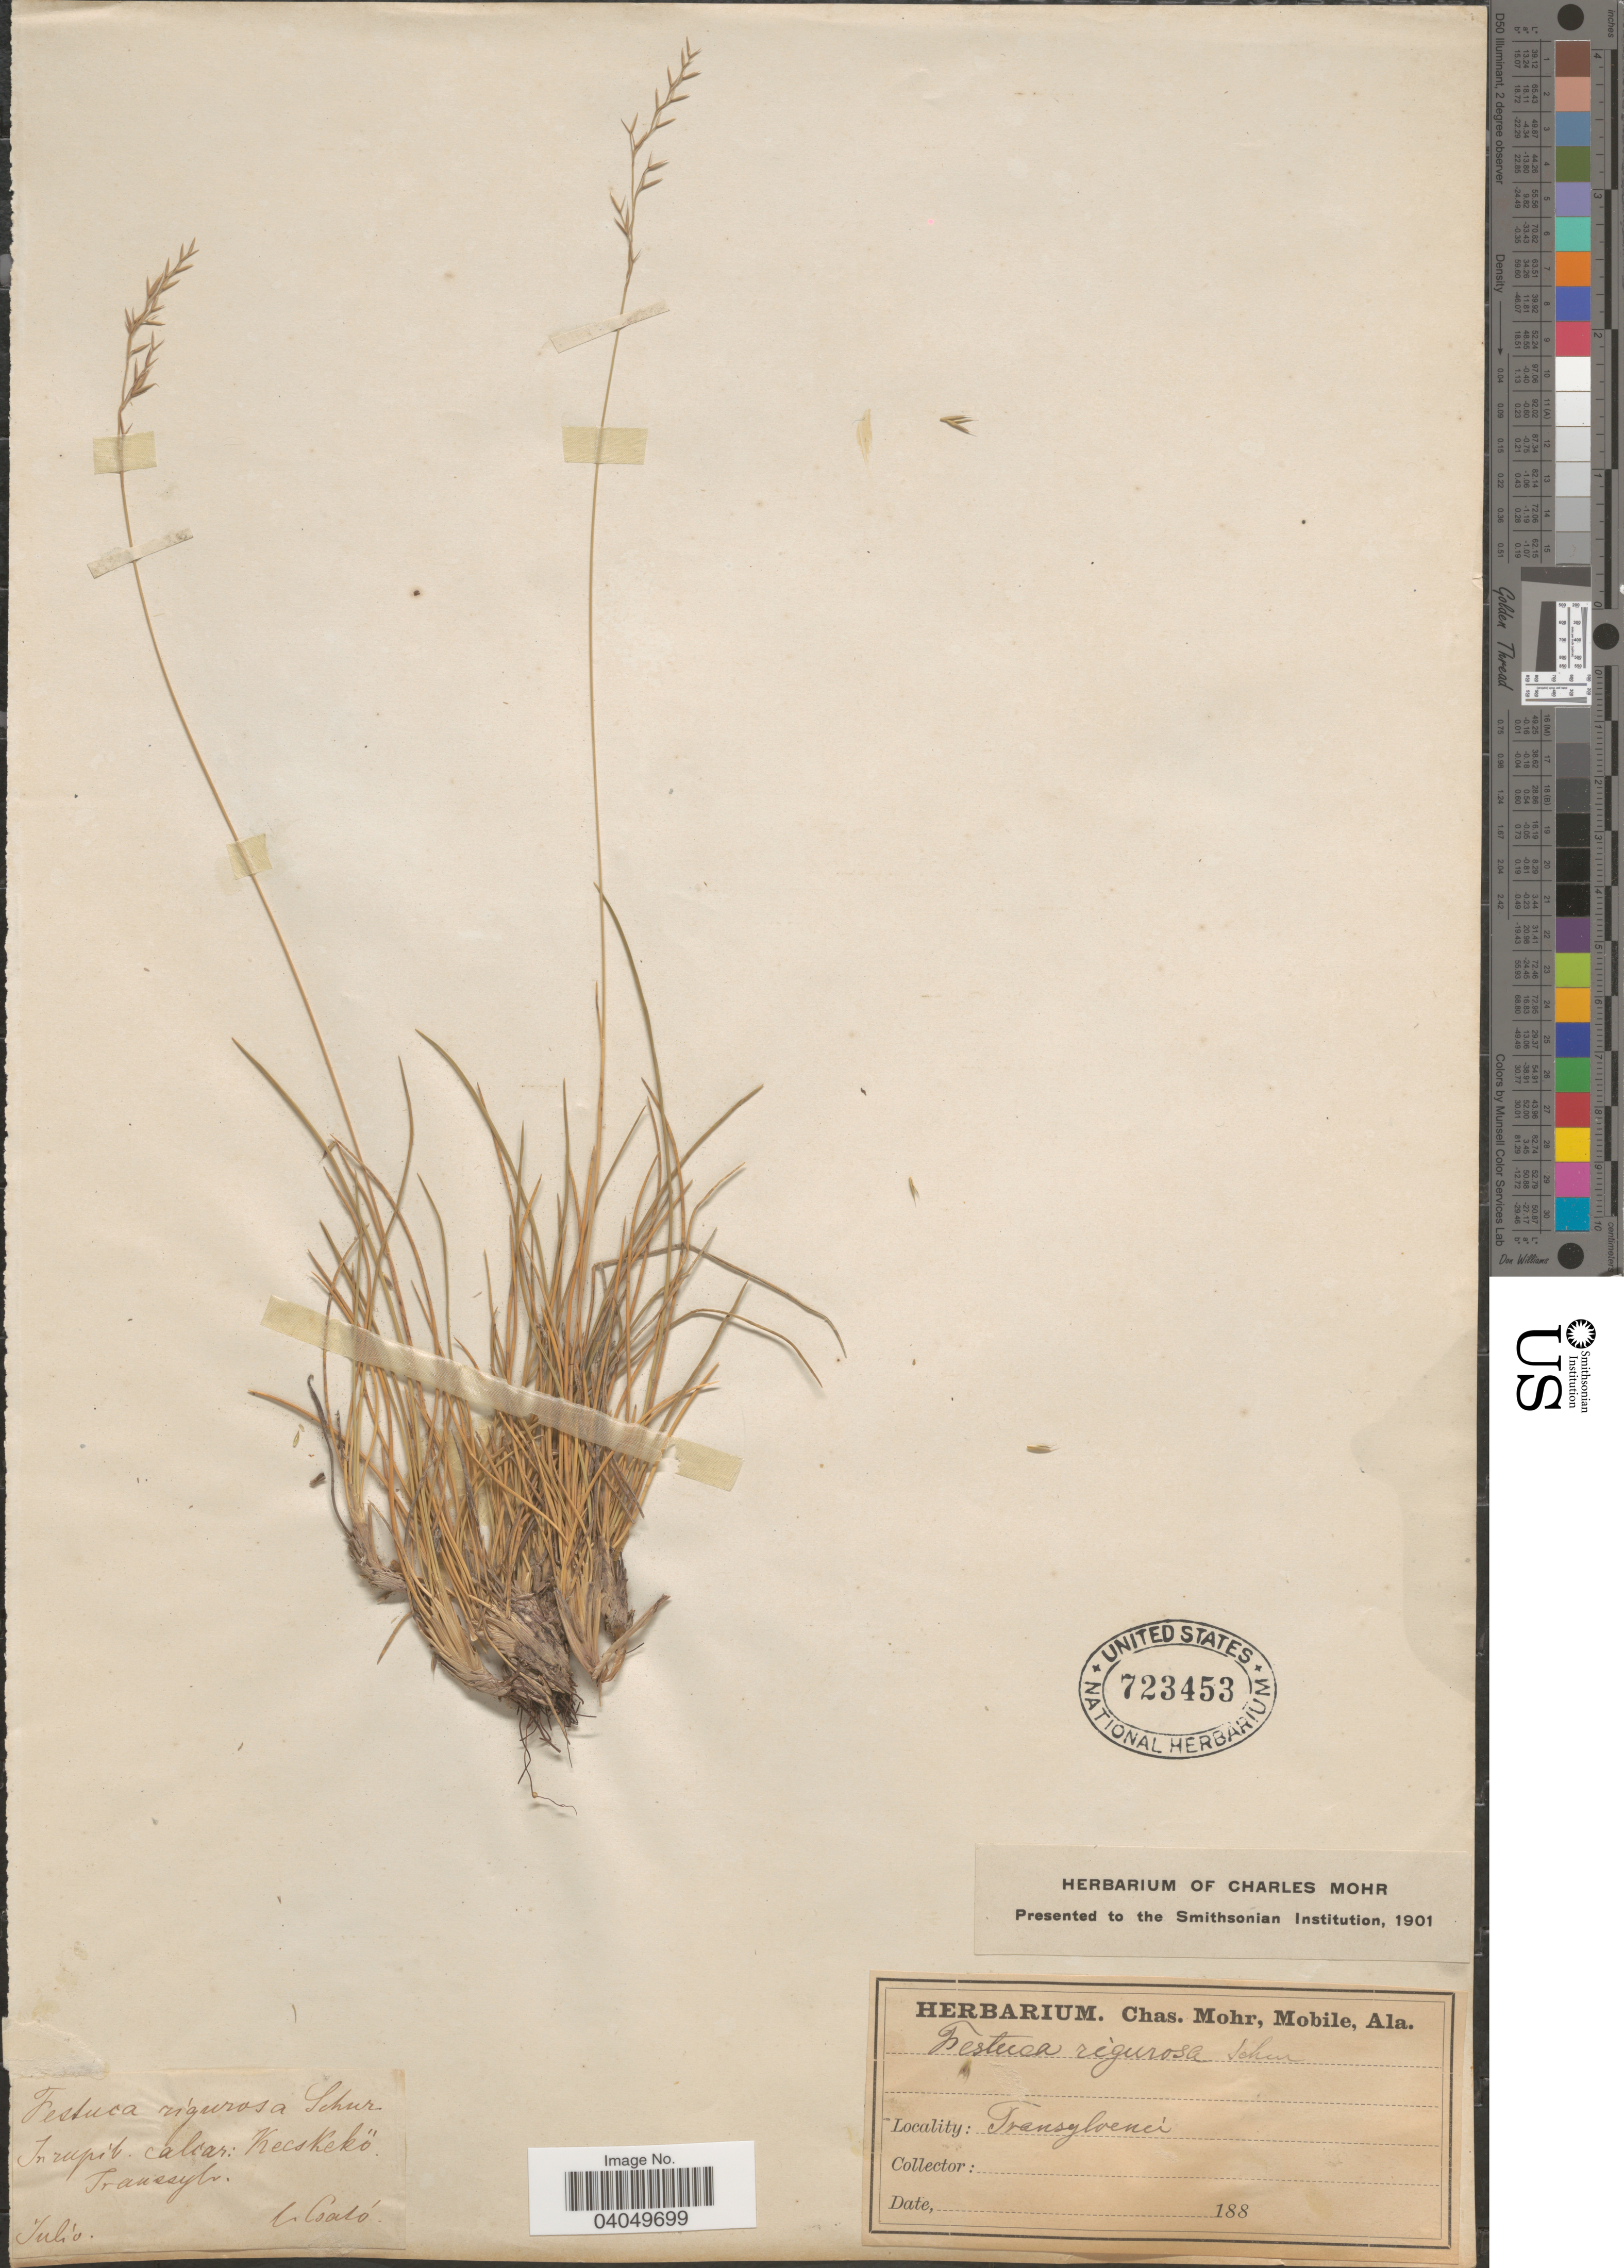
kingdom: Plantae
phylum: Tracheophyta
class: Liliopsida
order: Poales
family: Poaceae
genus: Festuca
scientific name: Festuca ovina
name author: L.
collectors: Csató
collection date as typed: Julio 188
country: Romania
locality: In rupib. calcar: Kecskekő Transsylv.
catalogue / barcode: US 723453